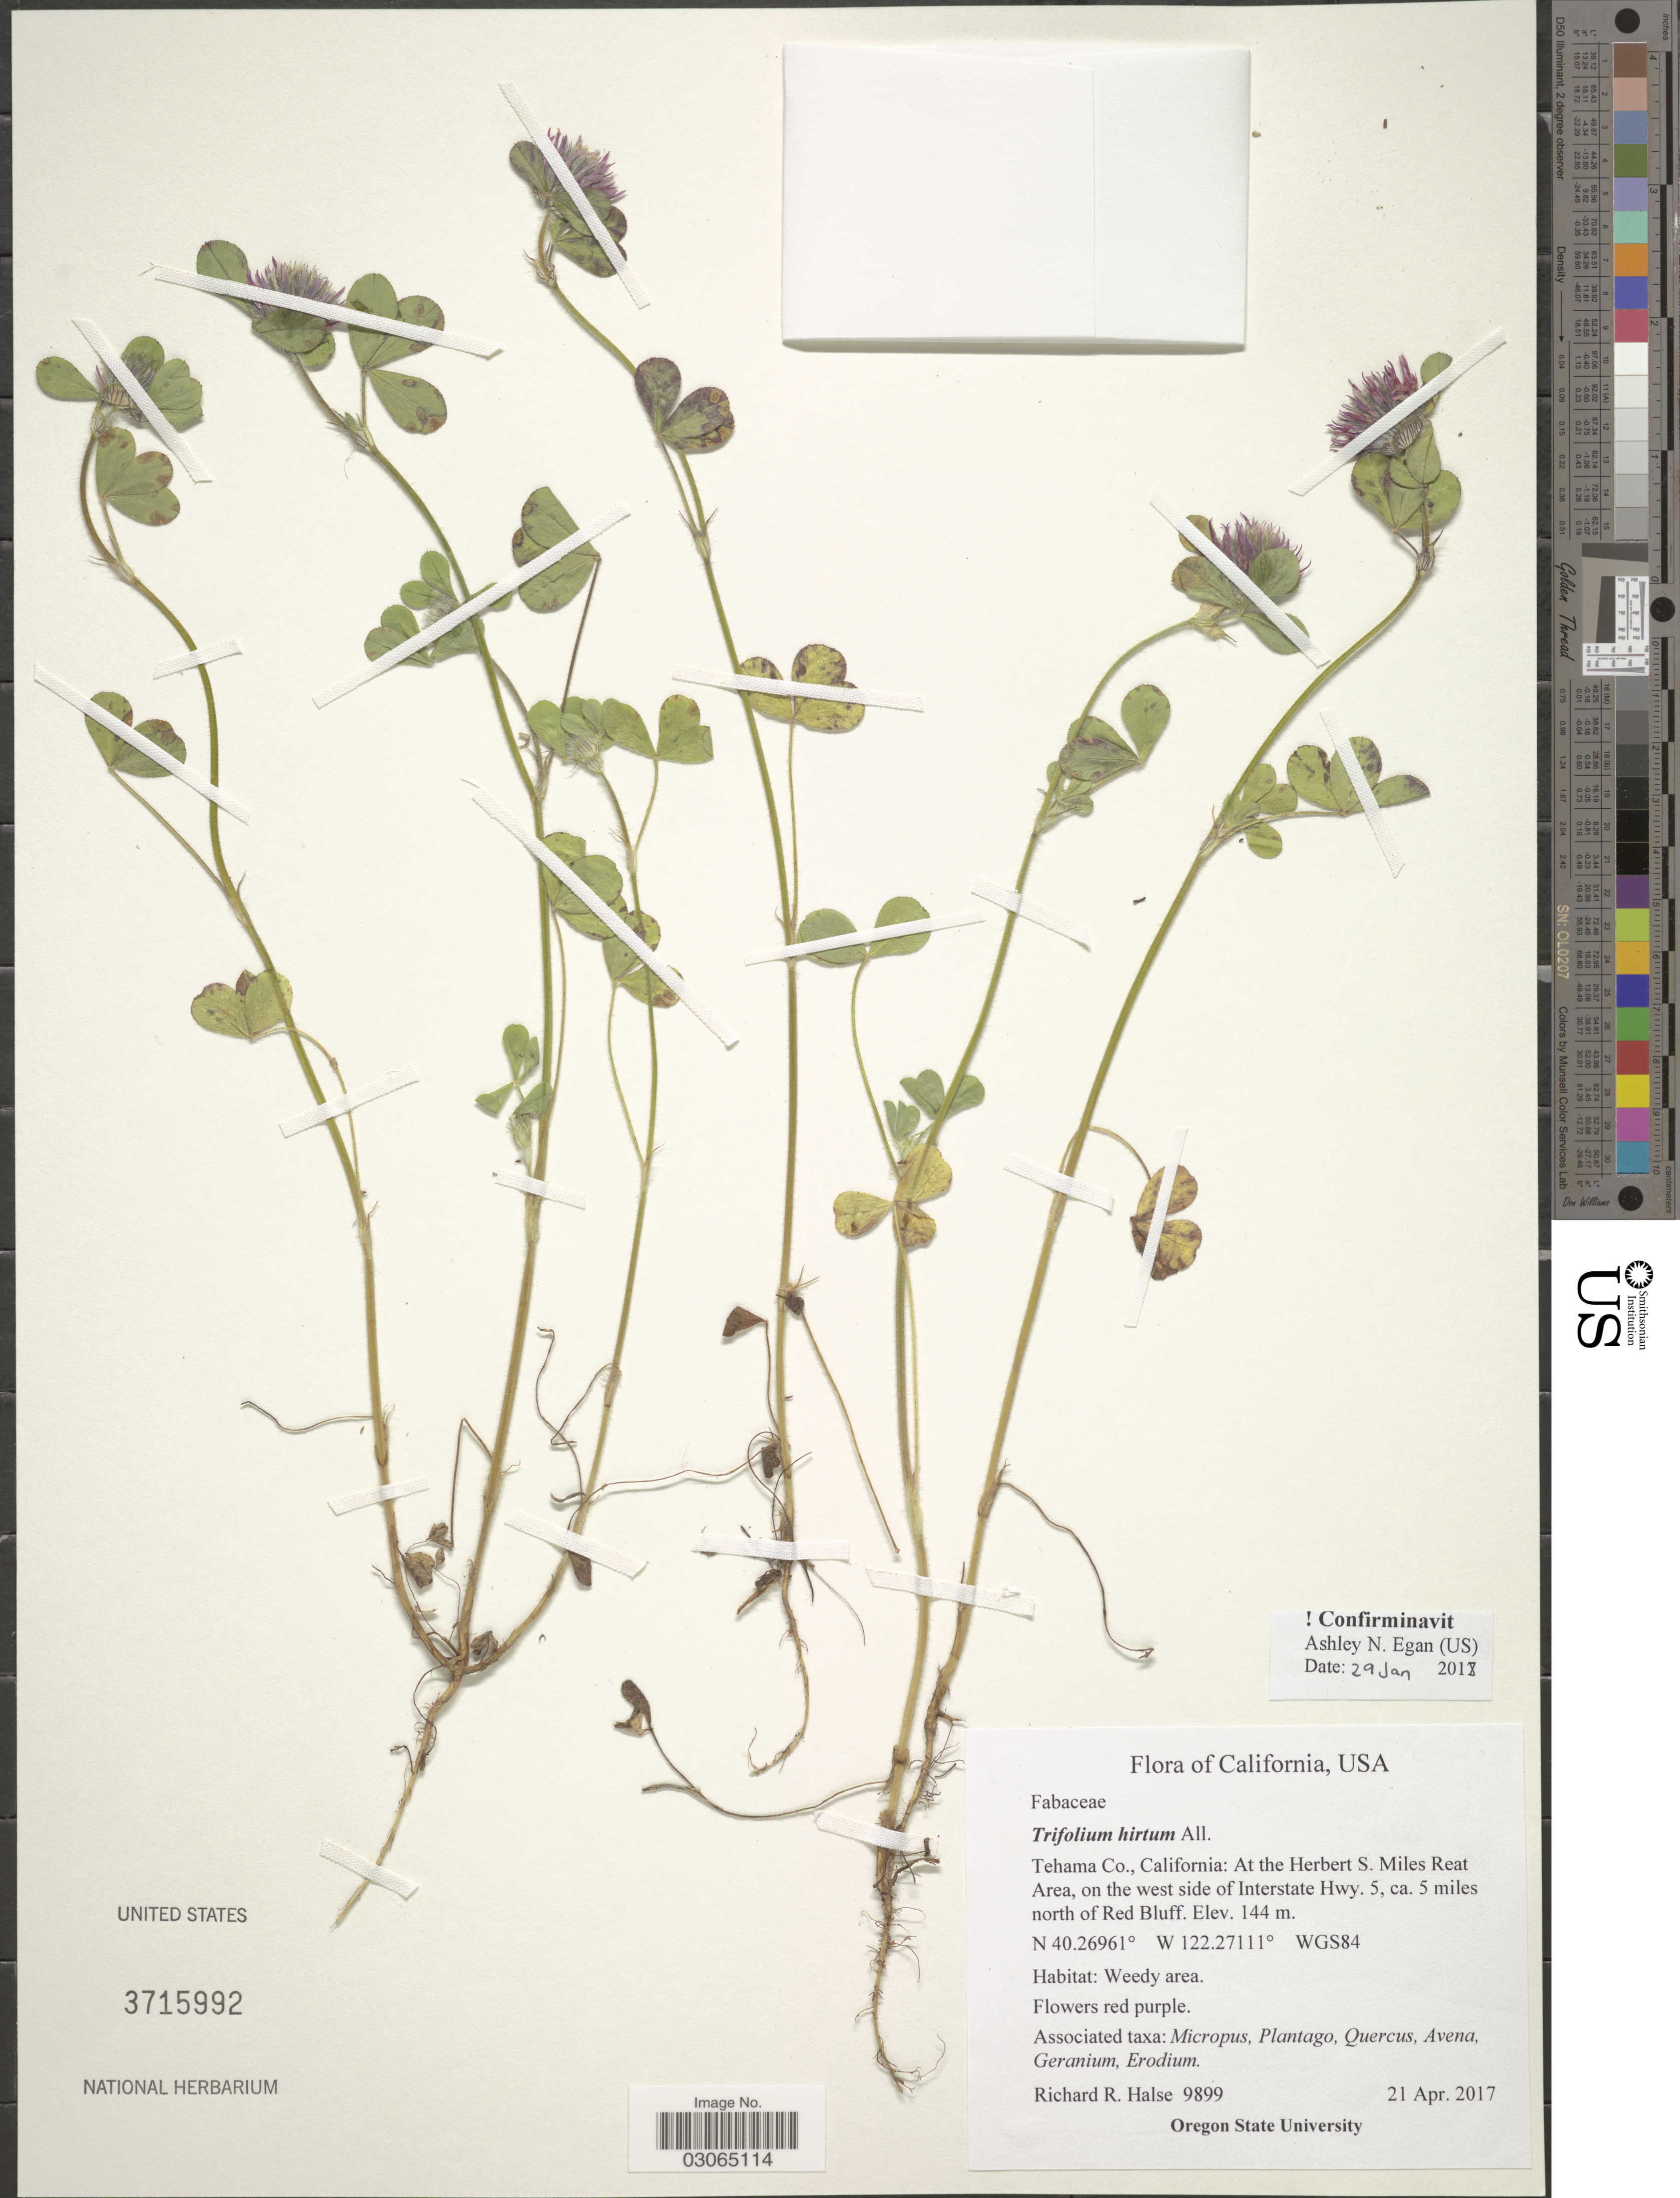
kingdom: Plantae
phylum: Tracheophyta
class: Magnoliopsida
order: Fabales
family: Fabaceae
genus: Trifolium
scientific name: Trifolium hirtum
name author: All.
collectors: R. Halse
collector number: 9899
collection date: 2017-04-21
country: United States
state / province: California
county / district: Tehama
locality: Tehama Co. At the Herbert S. Miles Reat Area, on the west side of Interstate Hwy. 5, ca. 5 miles north of Red Bluff. WGS84.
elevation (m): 144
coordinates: N 40.26961, W 122.27111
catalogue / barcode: US 3715992